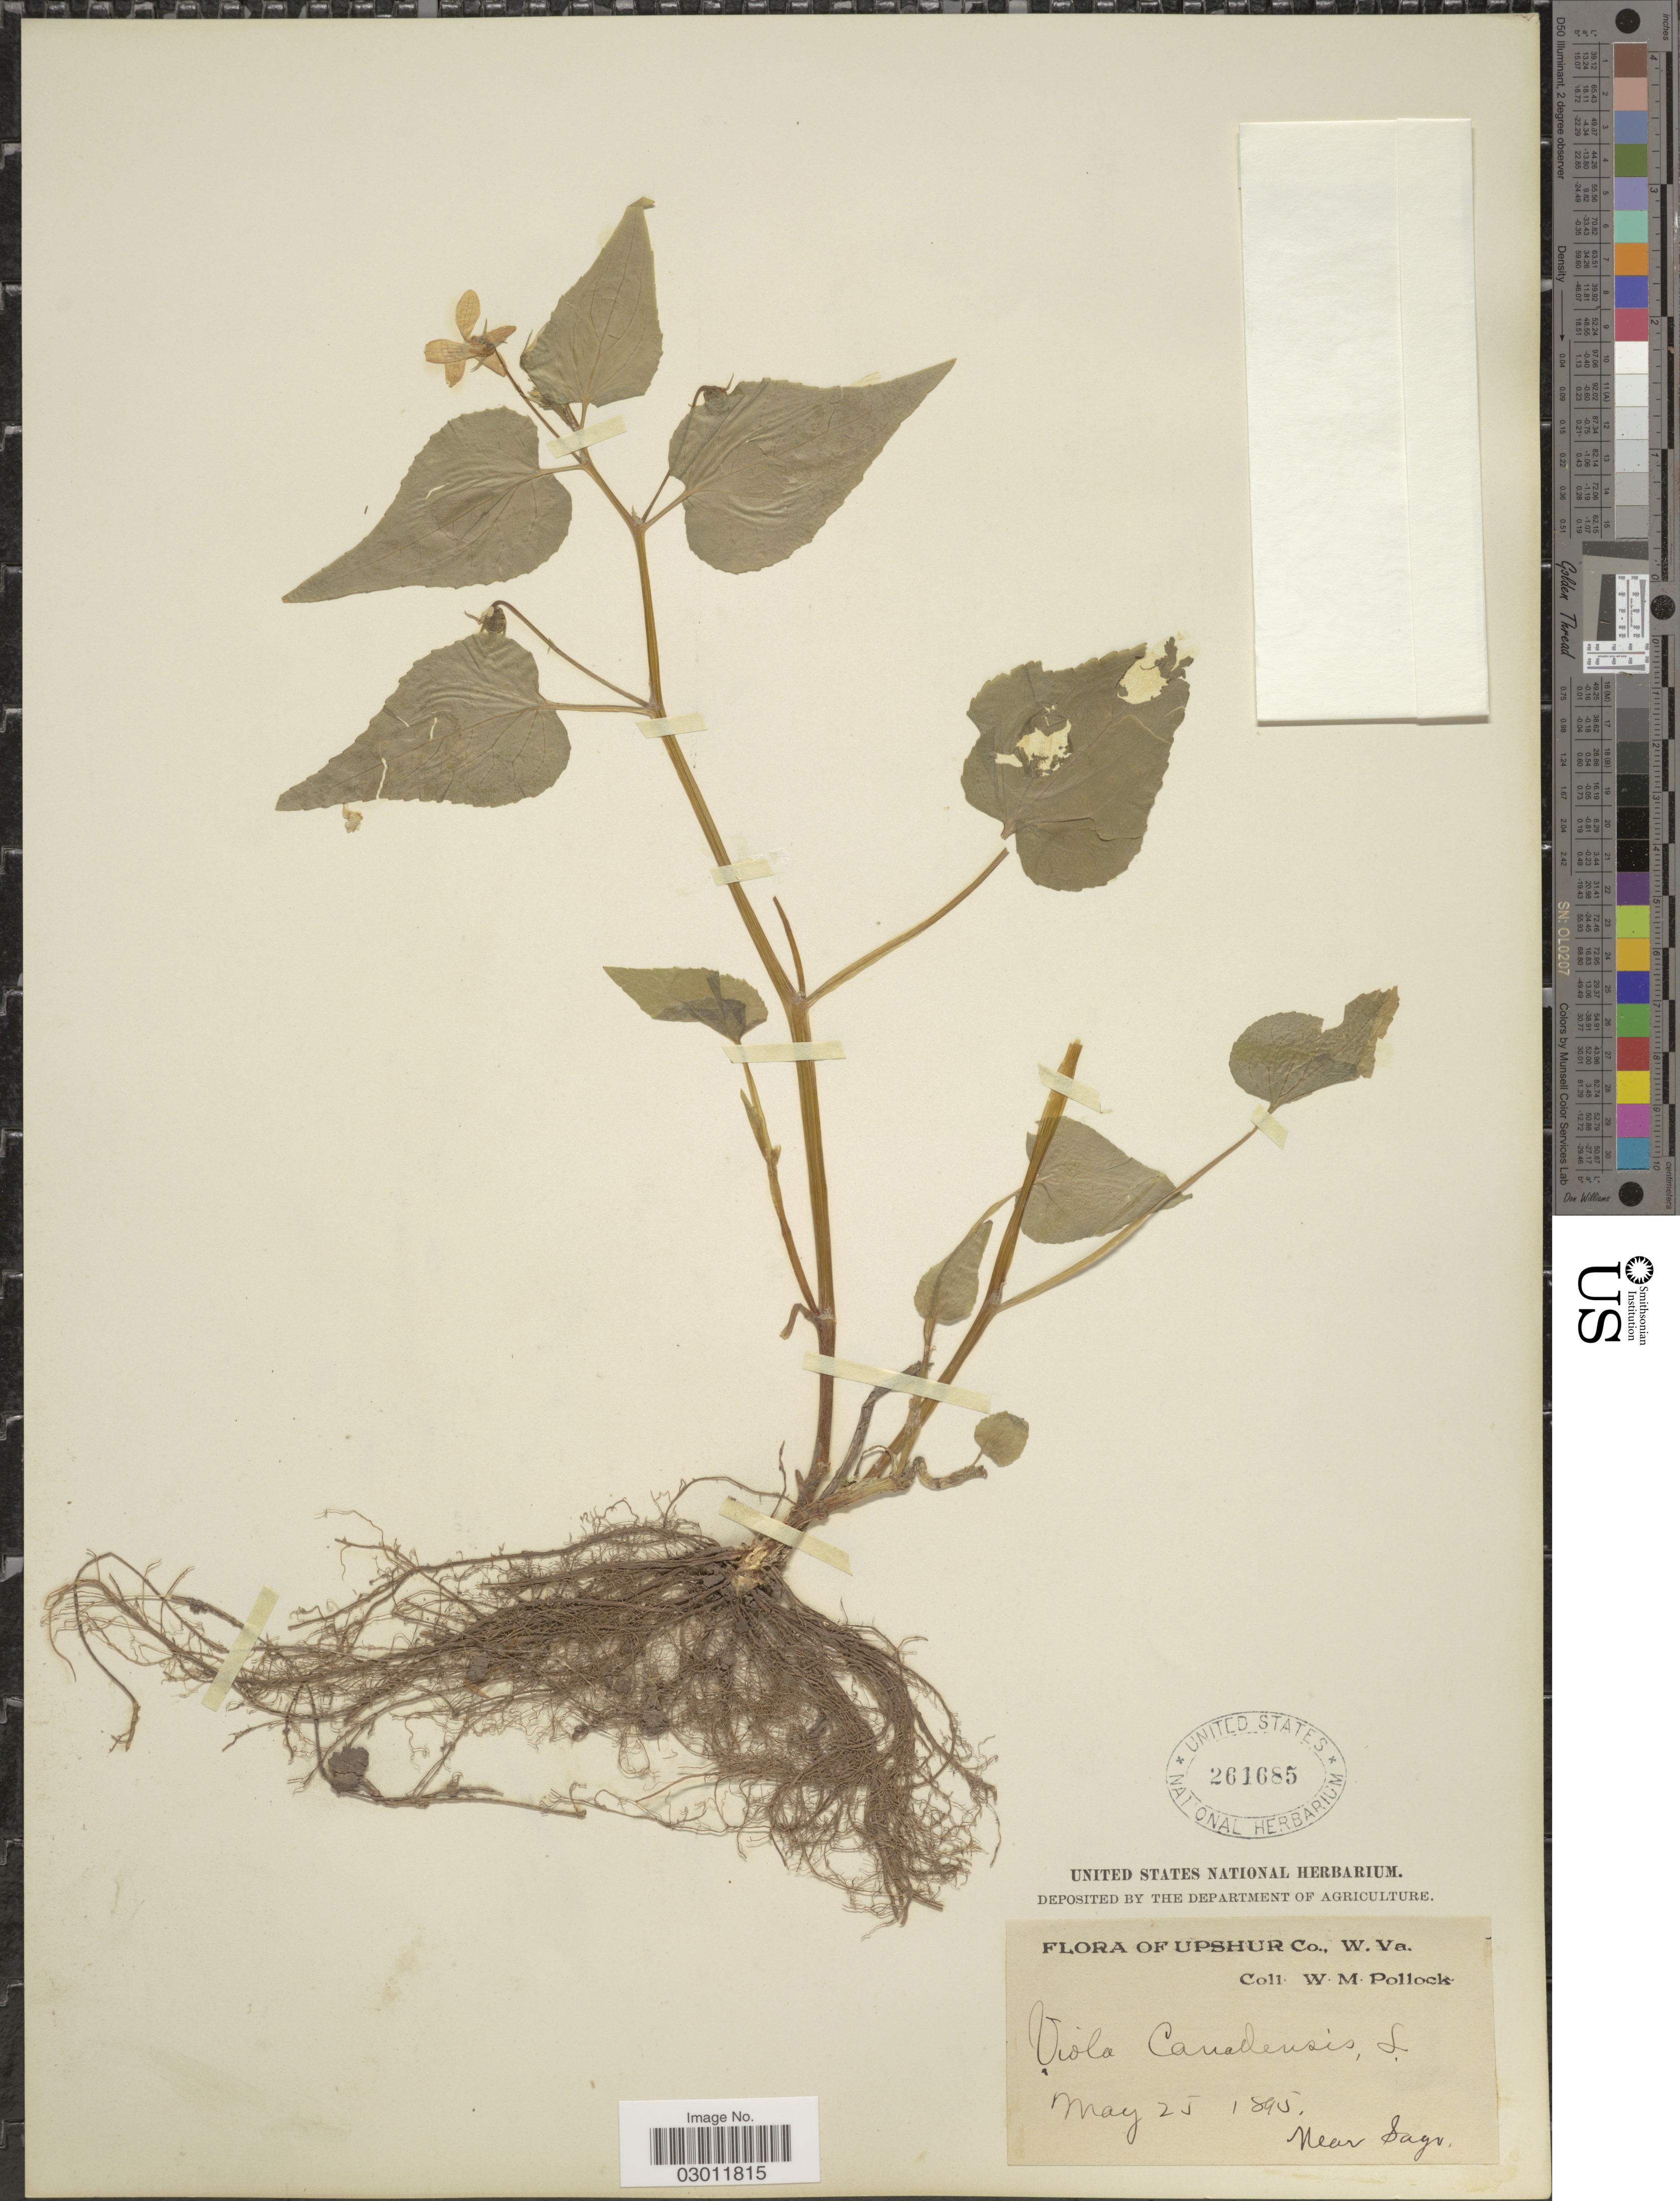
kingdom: Plantae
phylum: Tracheophyta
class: Magnoliopsida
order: Malpighiales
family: Violaceae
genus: Viola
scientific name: Viola canadensis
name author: L.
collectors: W. M. Pollock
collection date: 1895-05-25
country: United States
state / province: West Virginia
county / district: Upshur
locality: W.Va. Near Sago.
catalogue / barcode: US 261685